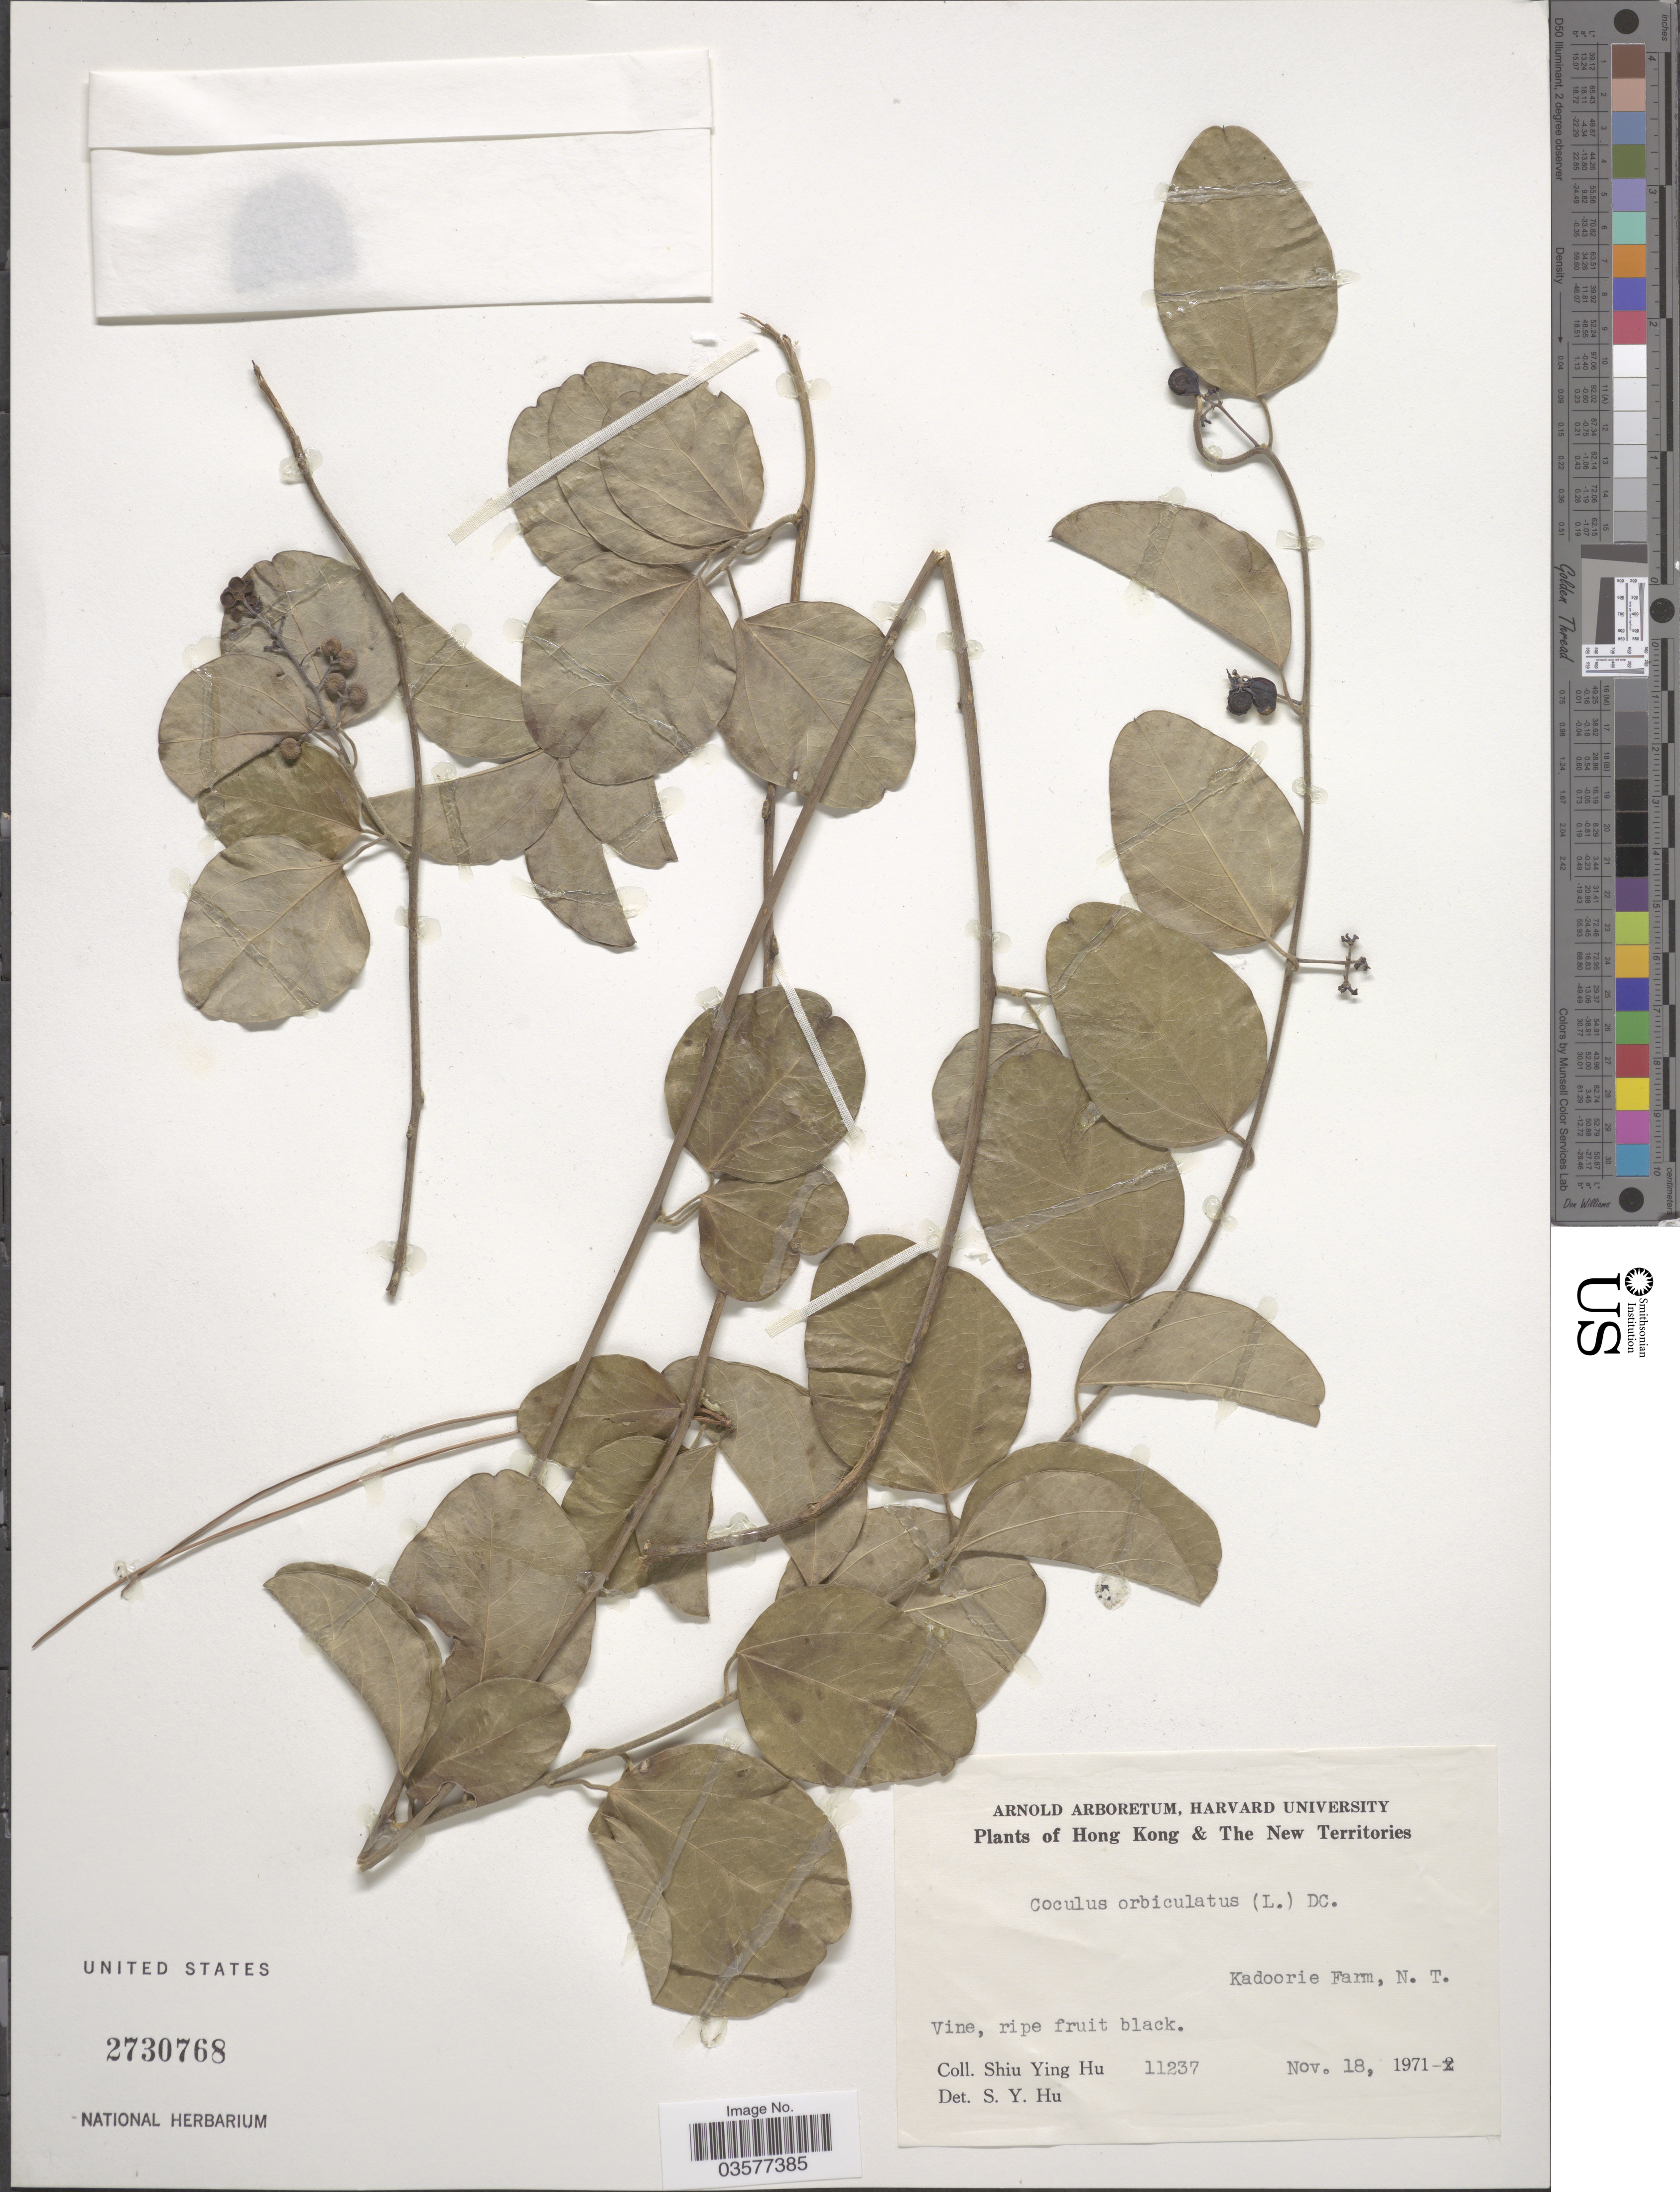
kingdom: Plantae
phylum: Tracheophyta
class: Magnoliopsida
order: Ranunculales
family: Menispermaceae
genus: Cocculus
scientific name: Cocculus orbiculatus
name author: (L.) DC.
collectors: S. Y. Hu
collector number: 11237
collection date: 1971-11-18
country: China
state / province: Hong Kong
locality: The New Territories. Kadoorie Farm, N. T.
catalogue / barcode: US 2730768